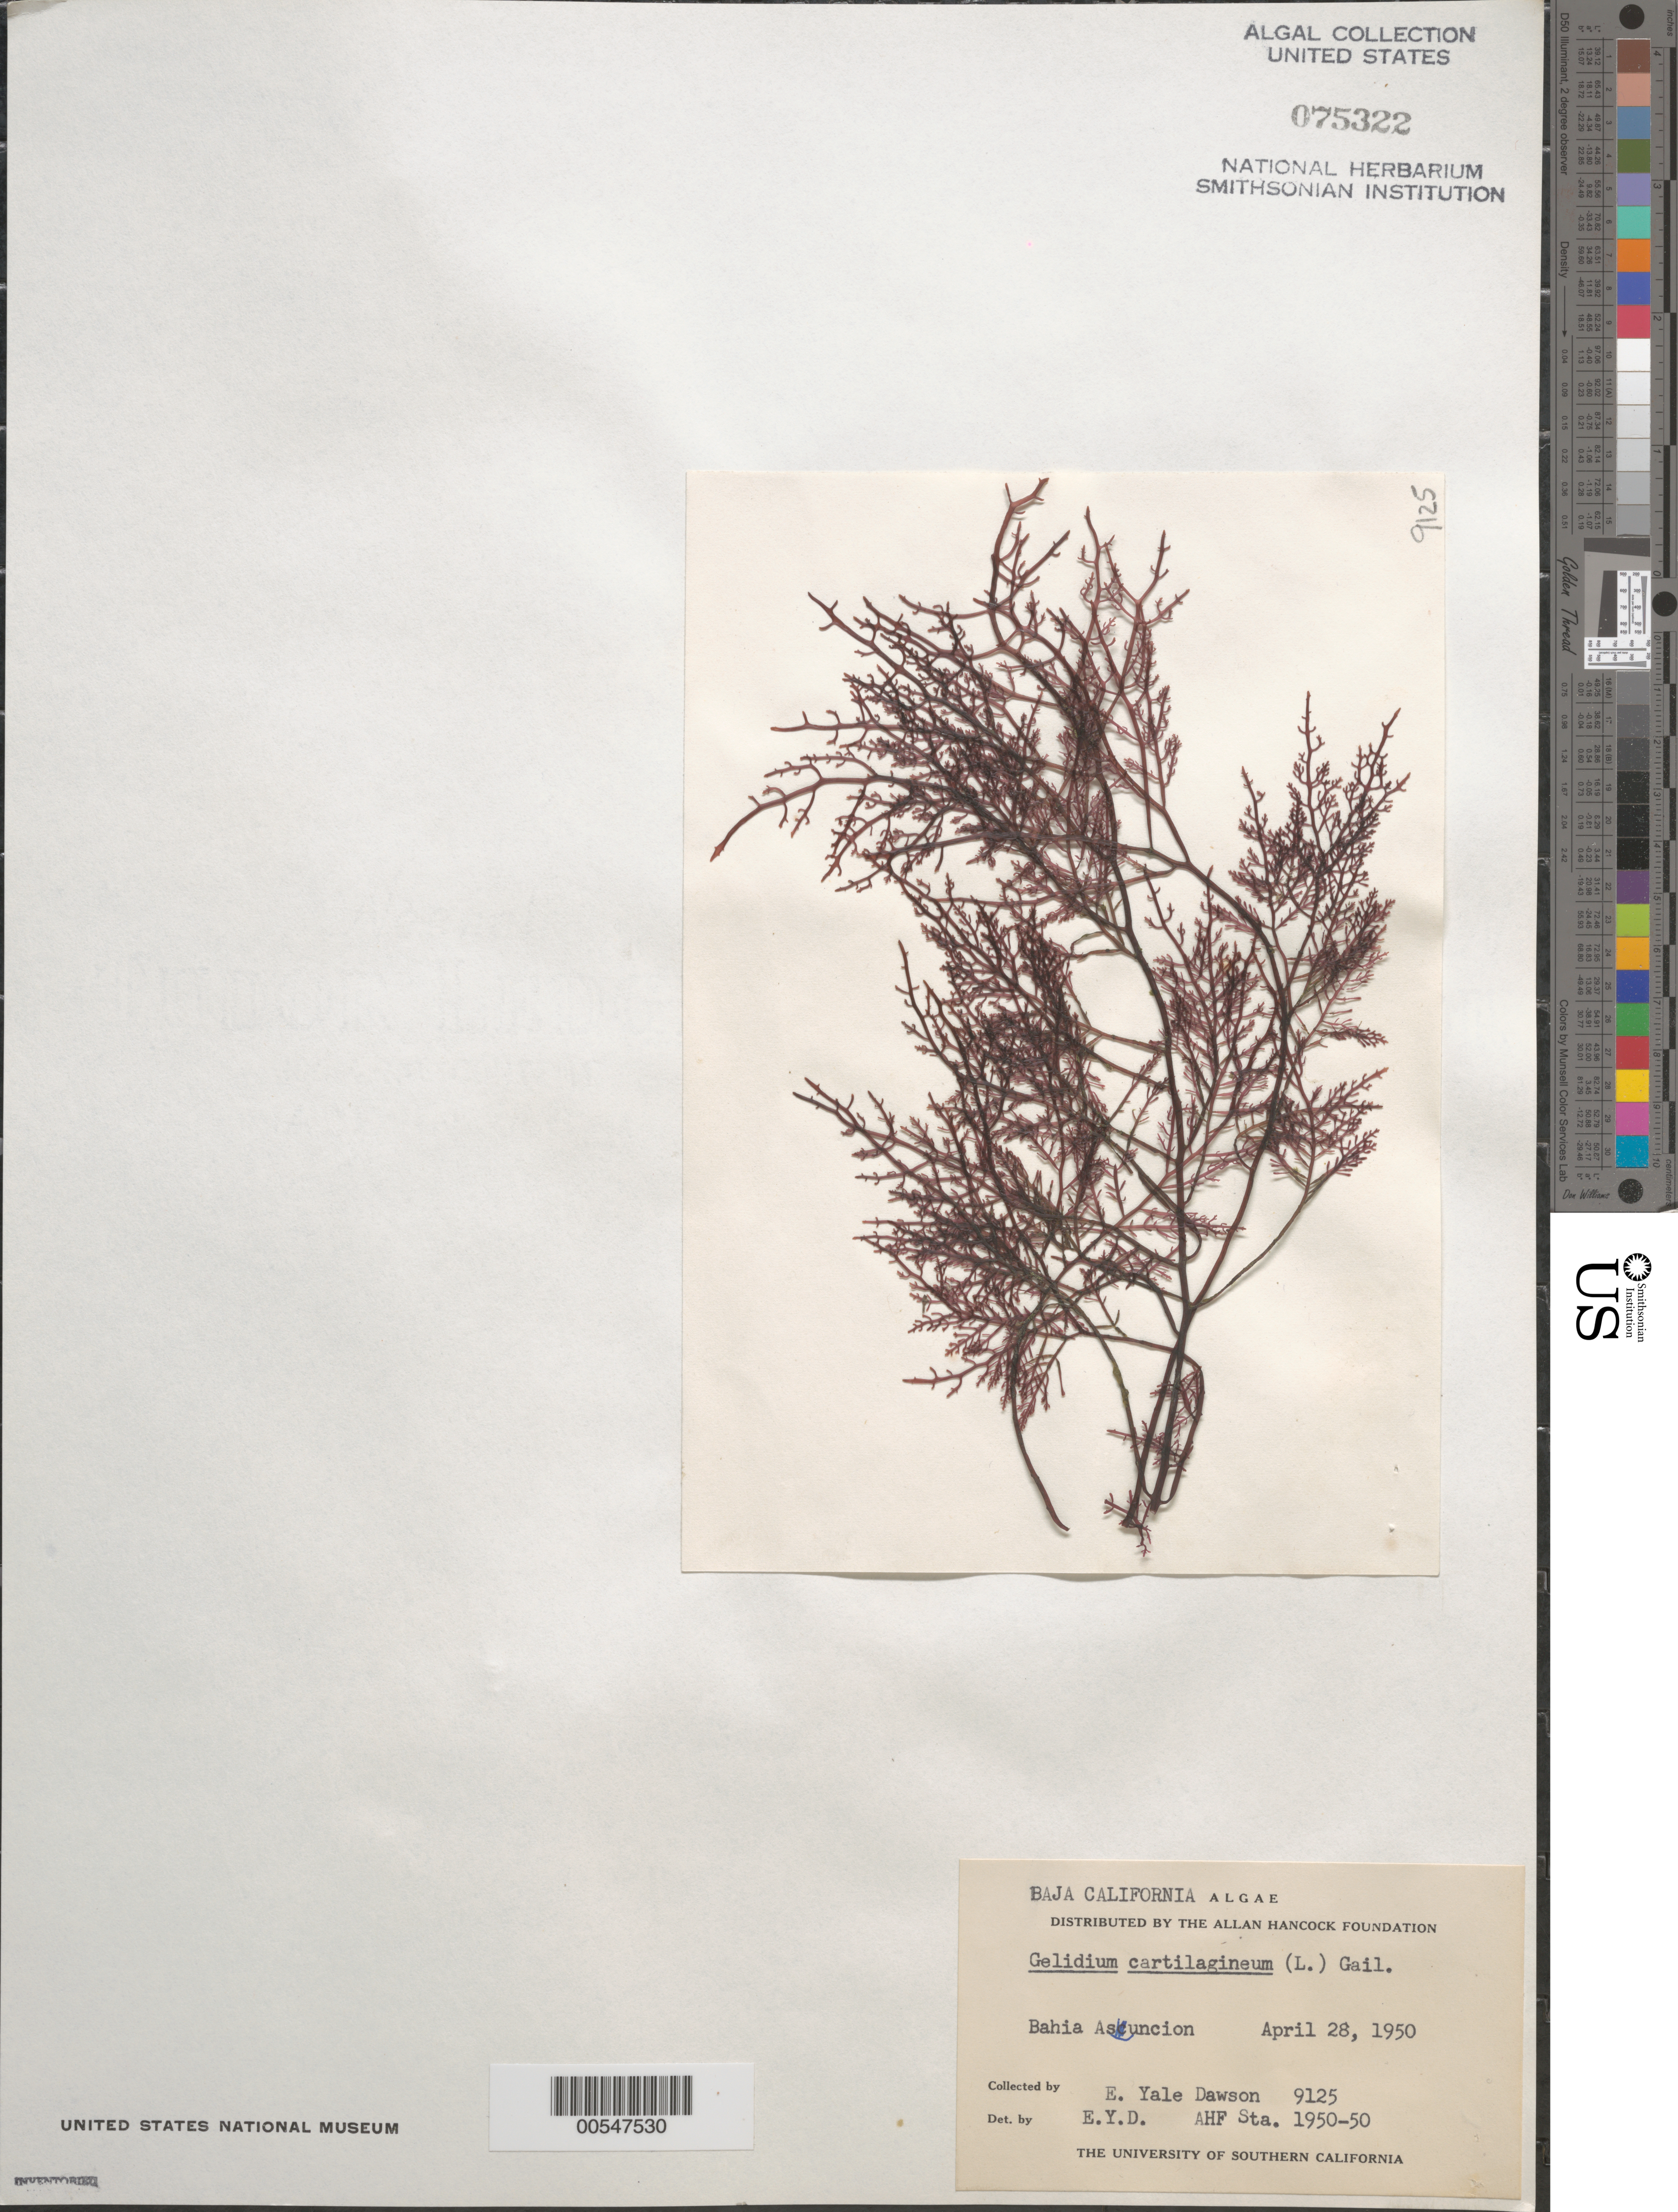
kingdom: Plantae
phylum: Rhodophyta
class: Florideophyceae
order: Plocamiales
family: Plocamiaceae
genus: Plocamium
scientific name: Plocamium cartilagineum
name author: (L.) P.S. Dixon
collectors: E. Y. Dawson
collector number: EYD 9125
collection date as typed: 28 Apr 1950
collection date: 1950-04-28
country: Mexico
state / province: Baja California Sur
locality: Bahia Asuncion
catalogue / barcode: US 75322